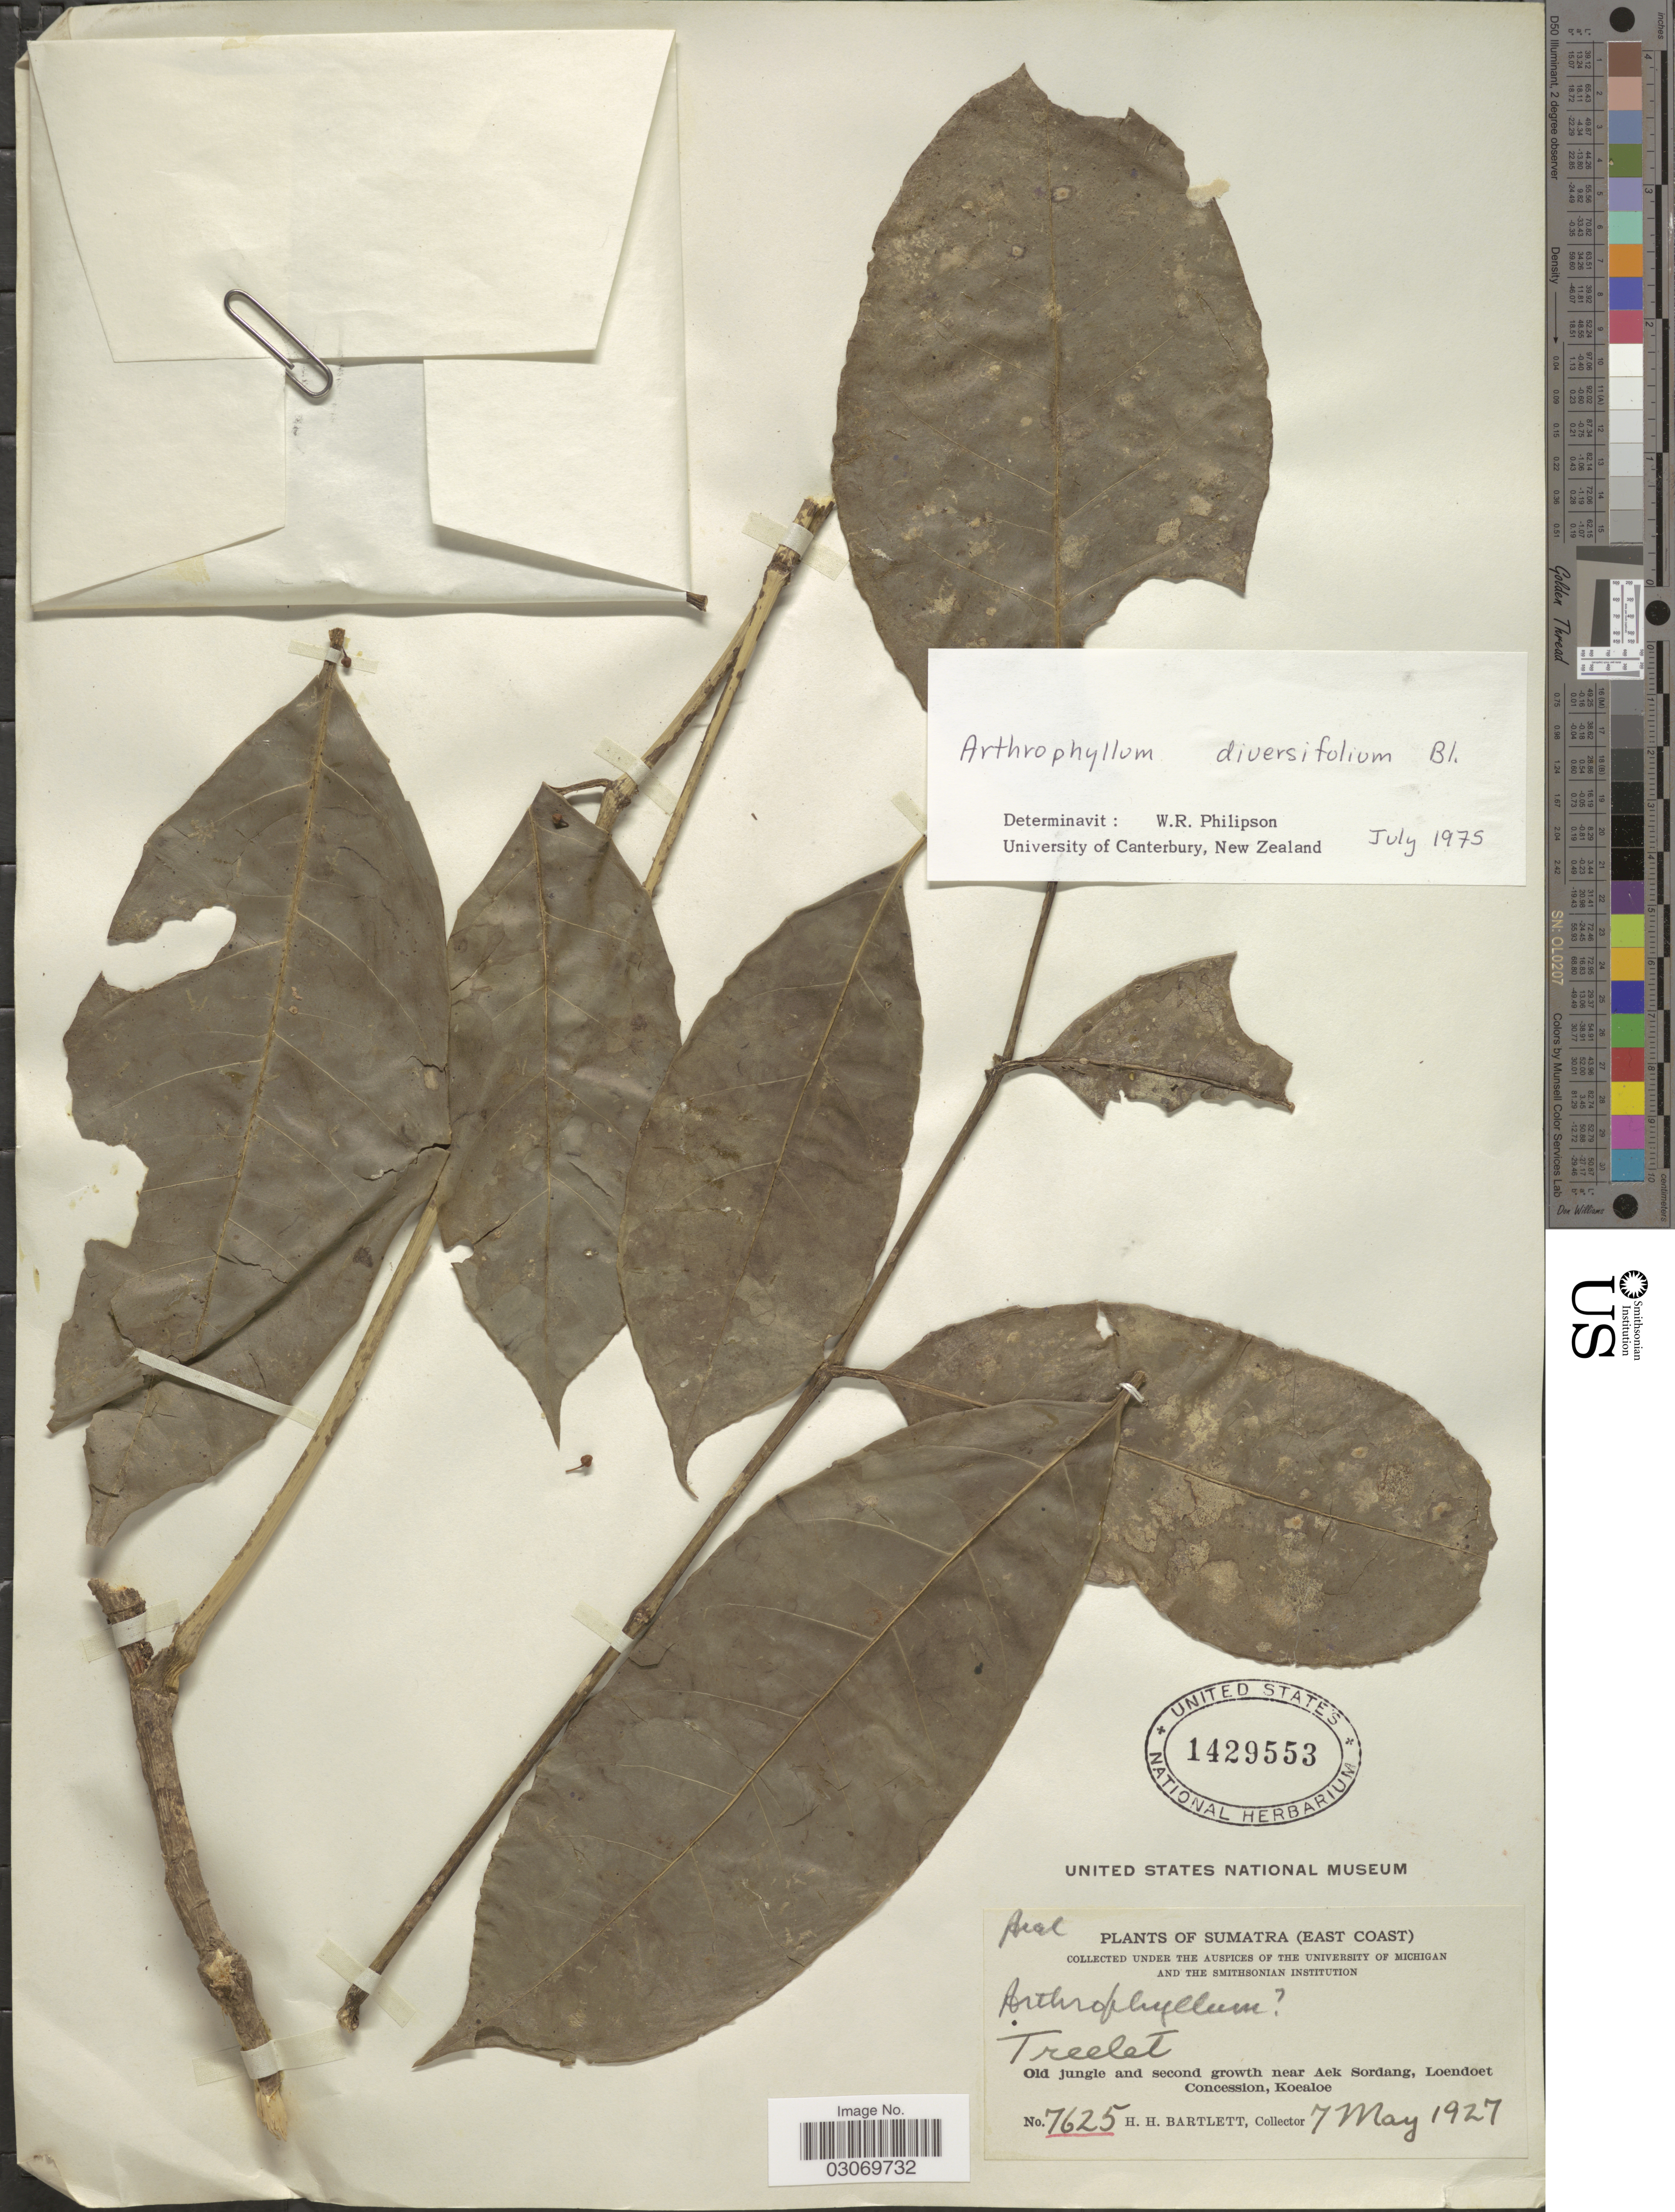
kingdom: Plantae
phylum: Tracheophyta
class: Magnoliopsida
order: Apiales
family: Araliaceae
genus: Arthrophyllum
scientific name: Arthrophyllum diversifolium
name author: Blume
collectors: H. H. Bartlett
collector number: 7625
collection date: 1927-05-07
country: Indonesia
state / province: Sumatra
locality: (East Coast), Old jungle and second growth near Aek Sordang, Loendoet Concession, Koealoe.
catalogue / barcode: US 1429553